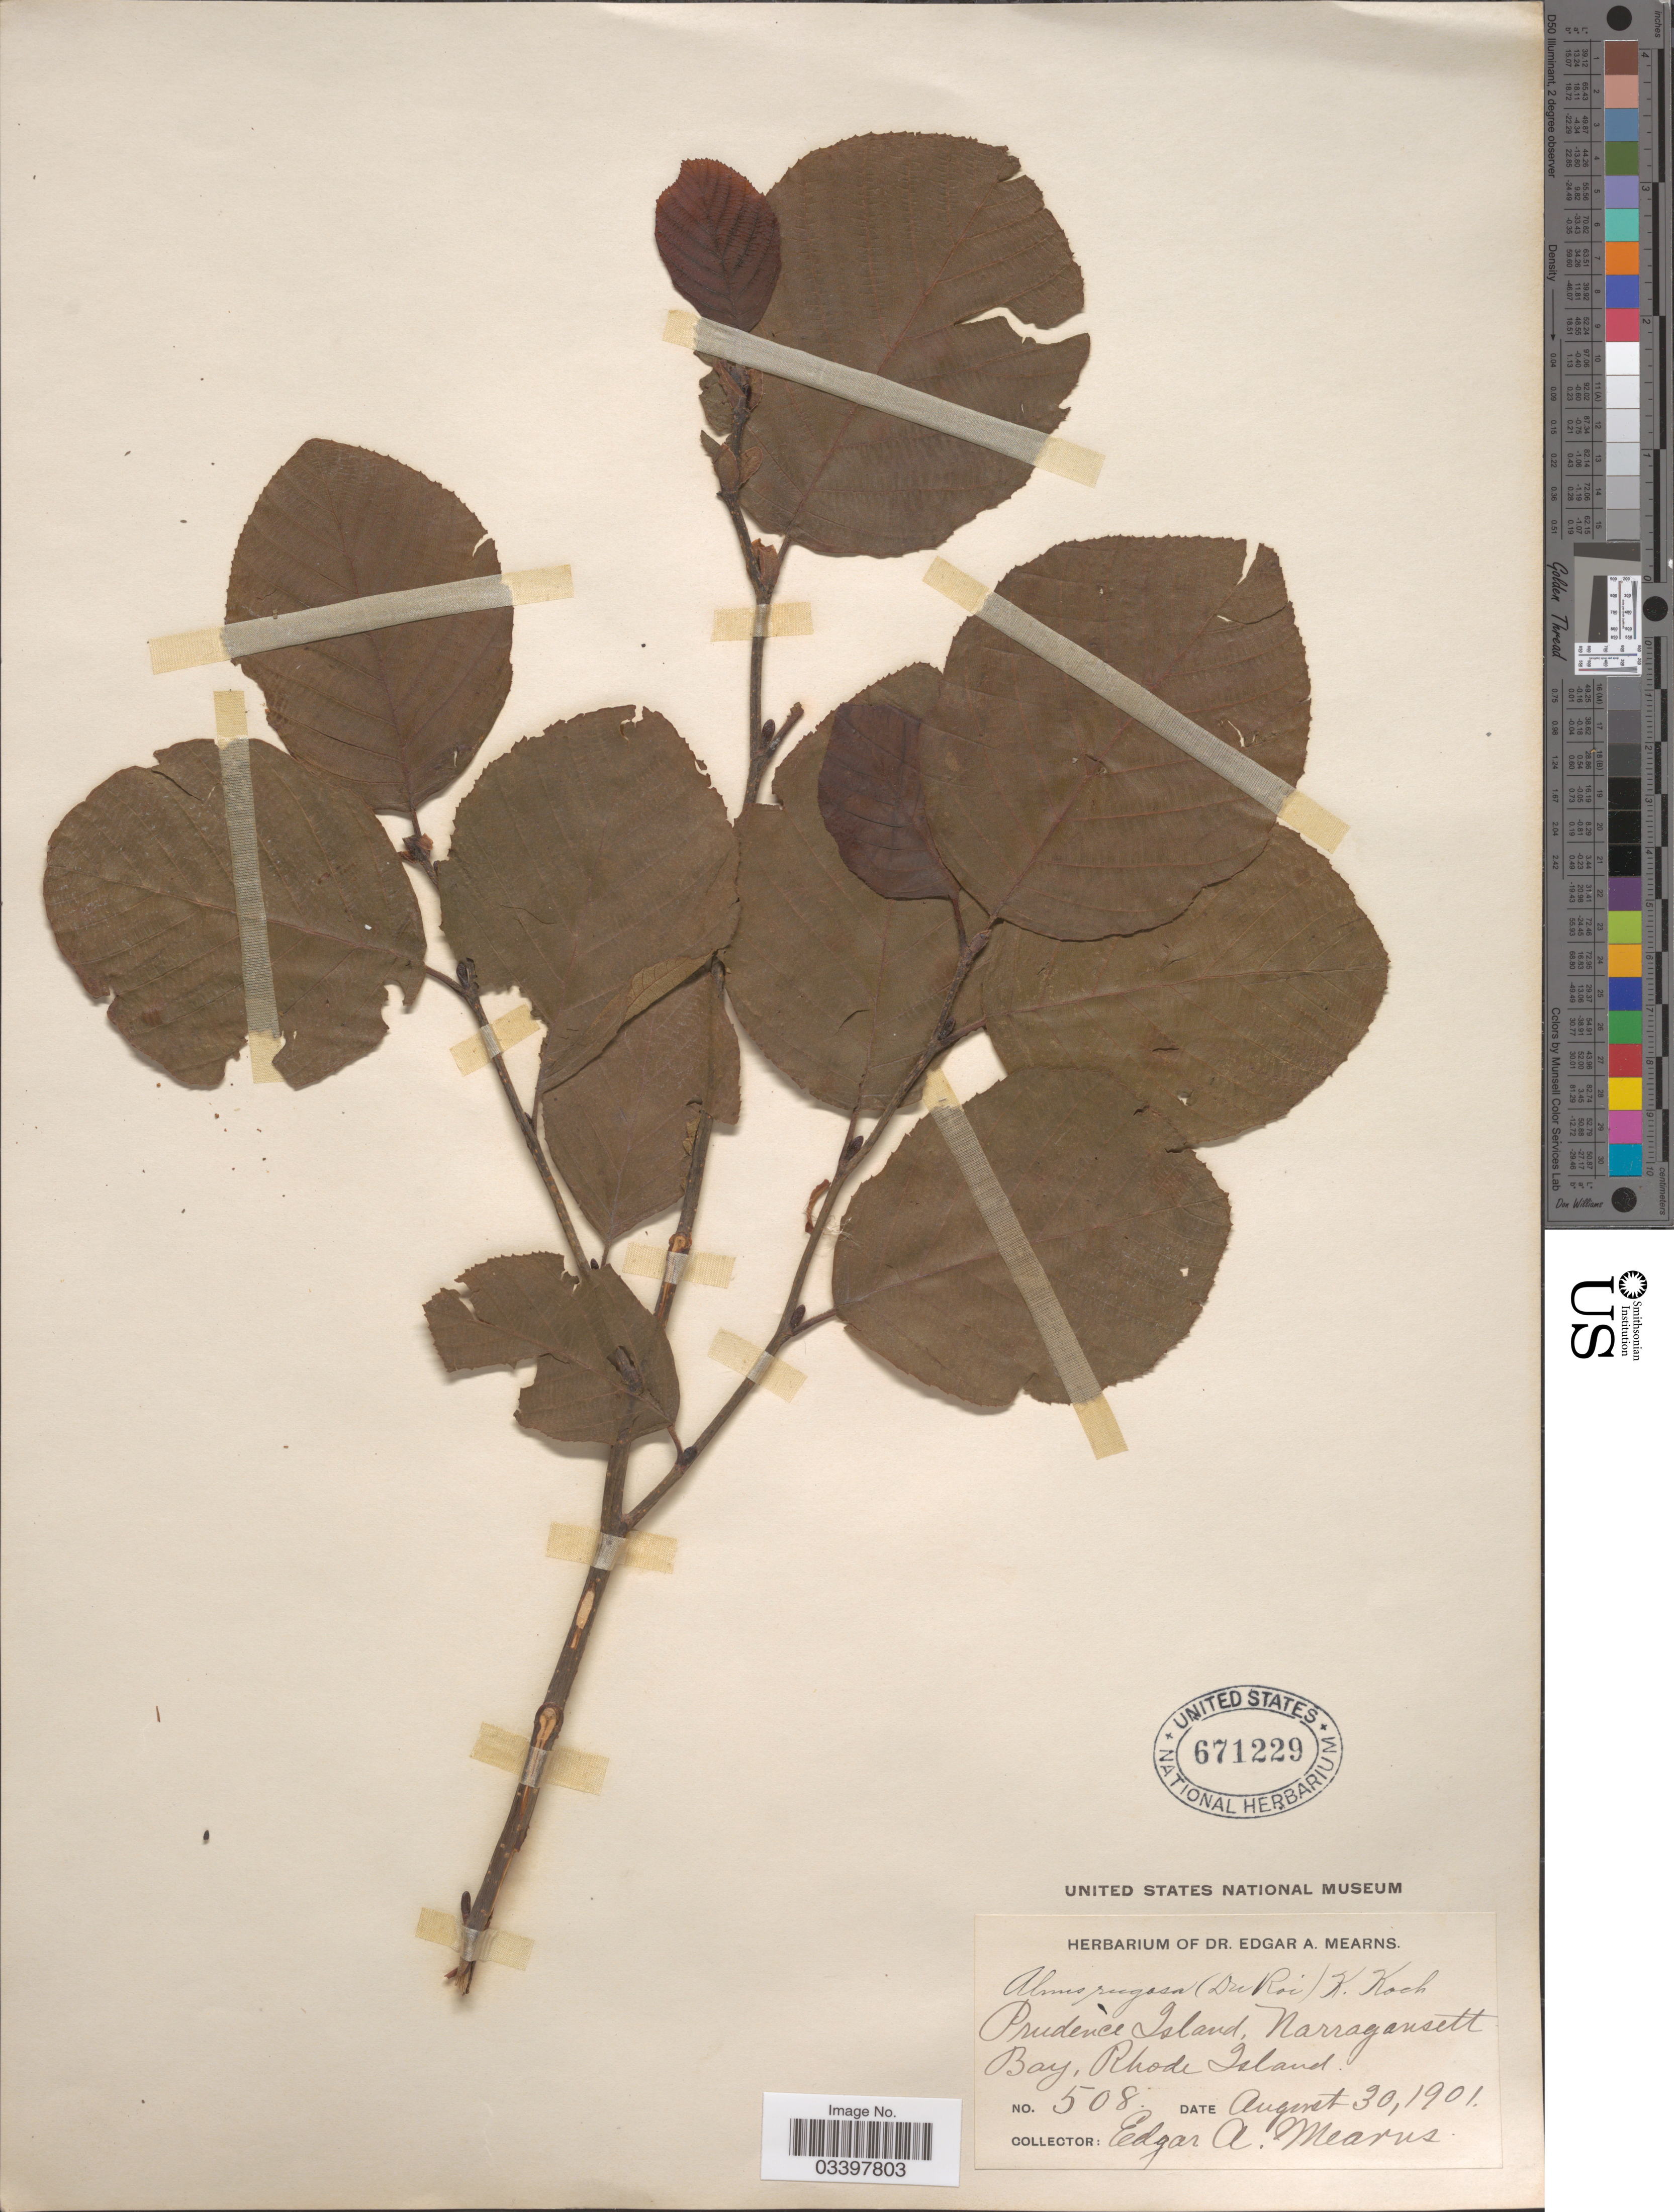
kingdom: Plantae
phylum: Tracheophyta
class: Magnoliopsida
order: Fagales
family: Betulaceae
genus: Alnus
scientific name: Alnus incana subsp. rugosa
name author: (Du Roi) R.T. Clausen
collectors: E. A. Mearns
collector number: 508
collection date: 1901-08-30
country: United States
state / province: Rhode Island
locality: Prudence Island, Narragansett Bay.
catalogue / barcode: US 671229